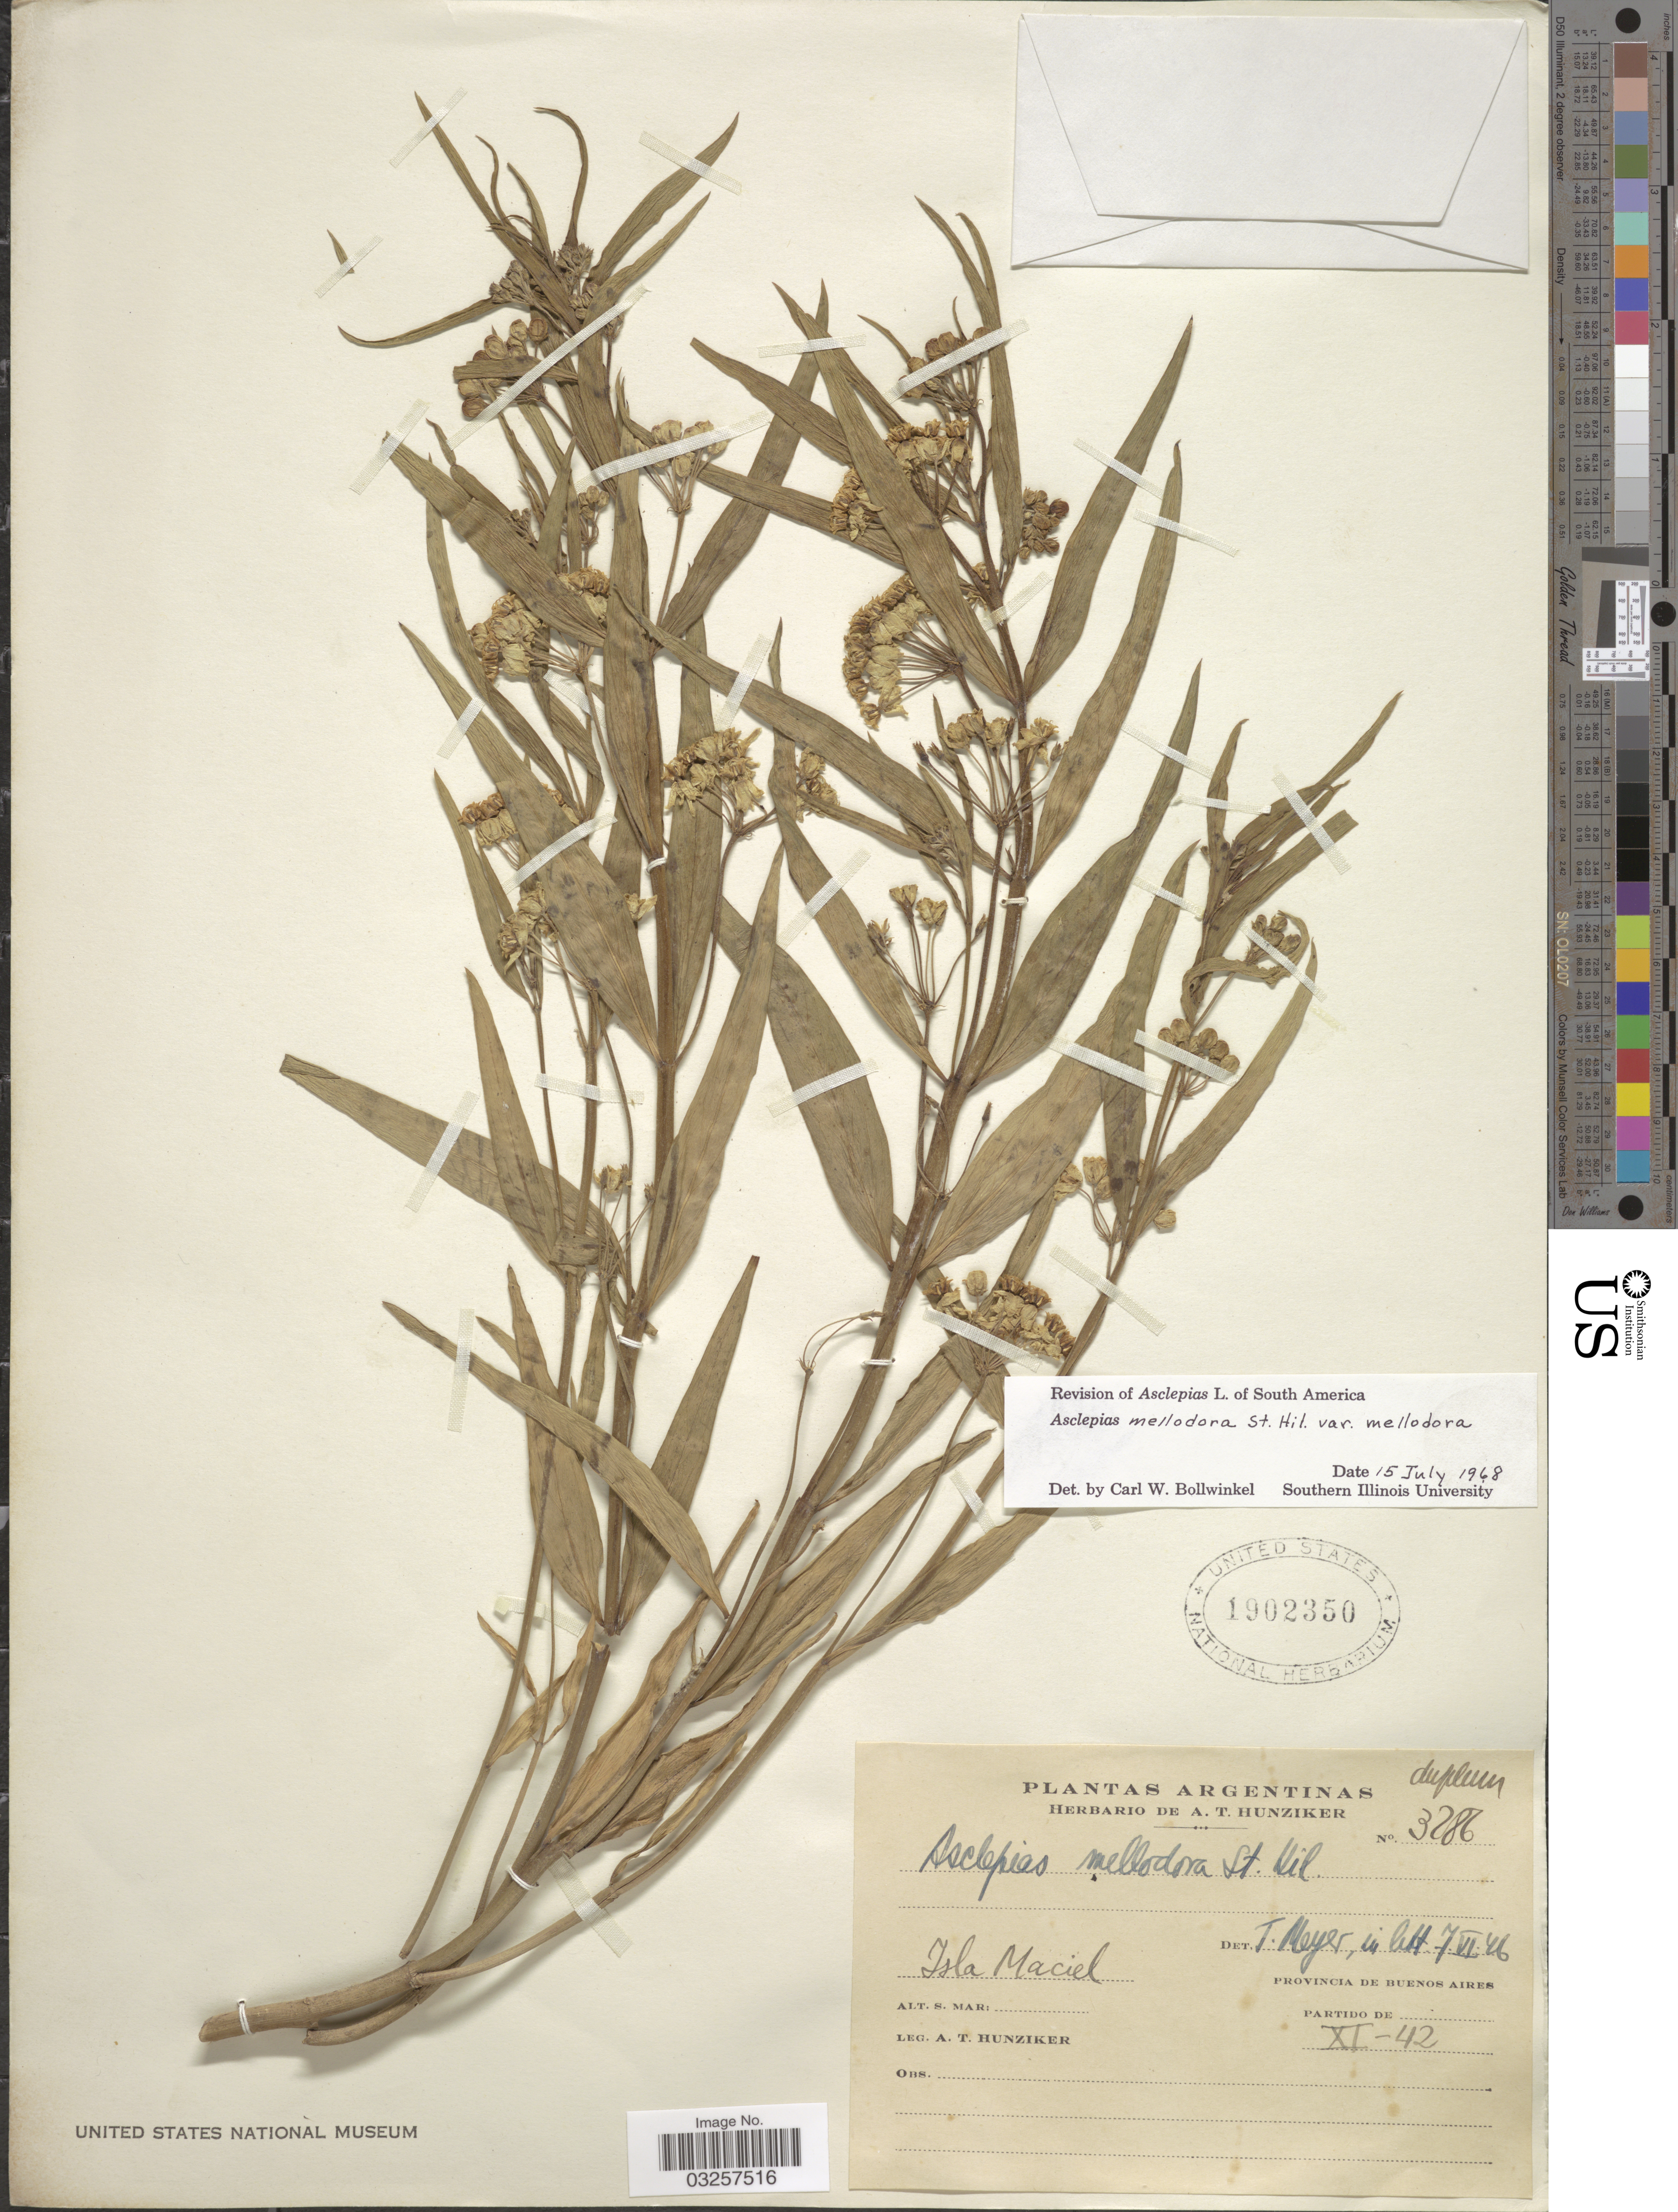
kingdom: Plantae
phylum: Tracheophyta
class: Magnoliopsida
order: Gentianales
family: Apocynaceae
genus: Asclepias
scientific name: Asclepias mellodora var. mellodora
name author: A. St.-Hil.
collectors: A. T. Hunziker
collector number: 3286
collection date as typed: Transcribed d/m/y: /11/42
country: Argentina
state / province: Buenos Aires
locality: Isla Maciel. Provincia de Buenos Aires.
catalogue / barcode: US 1902350